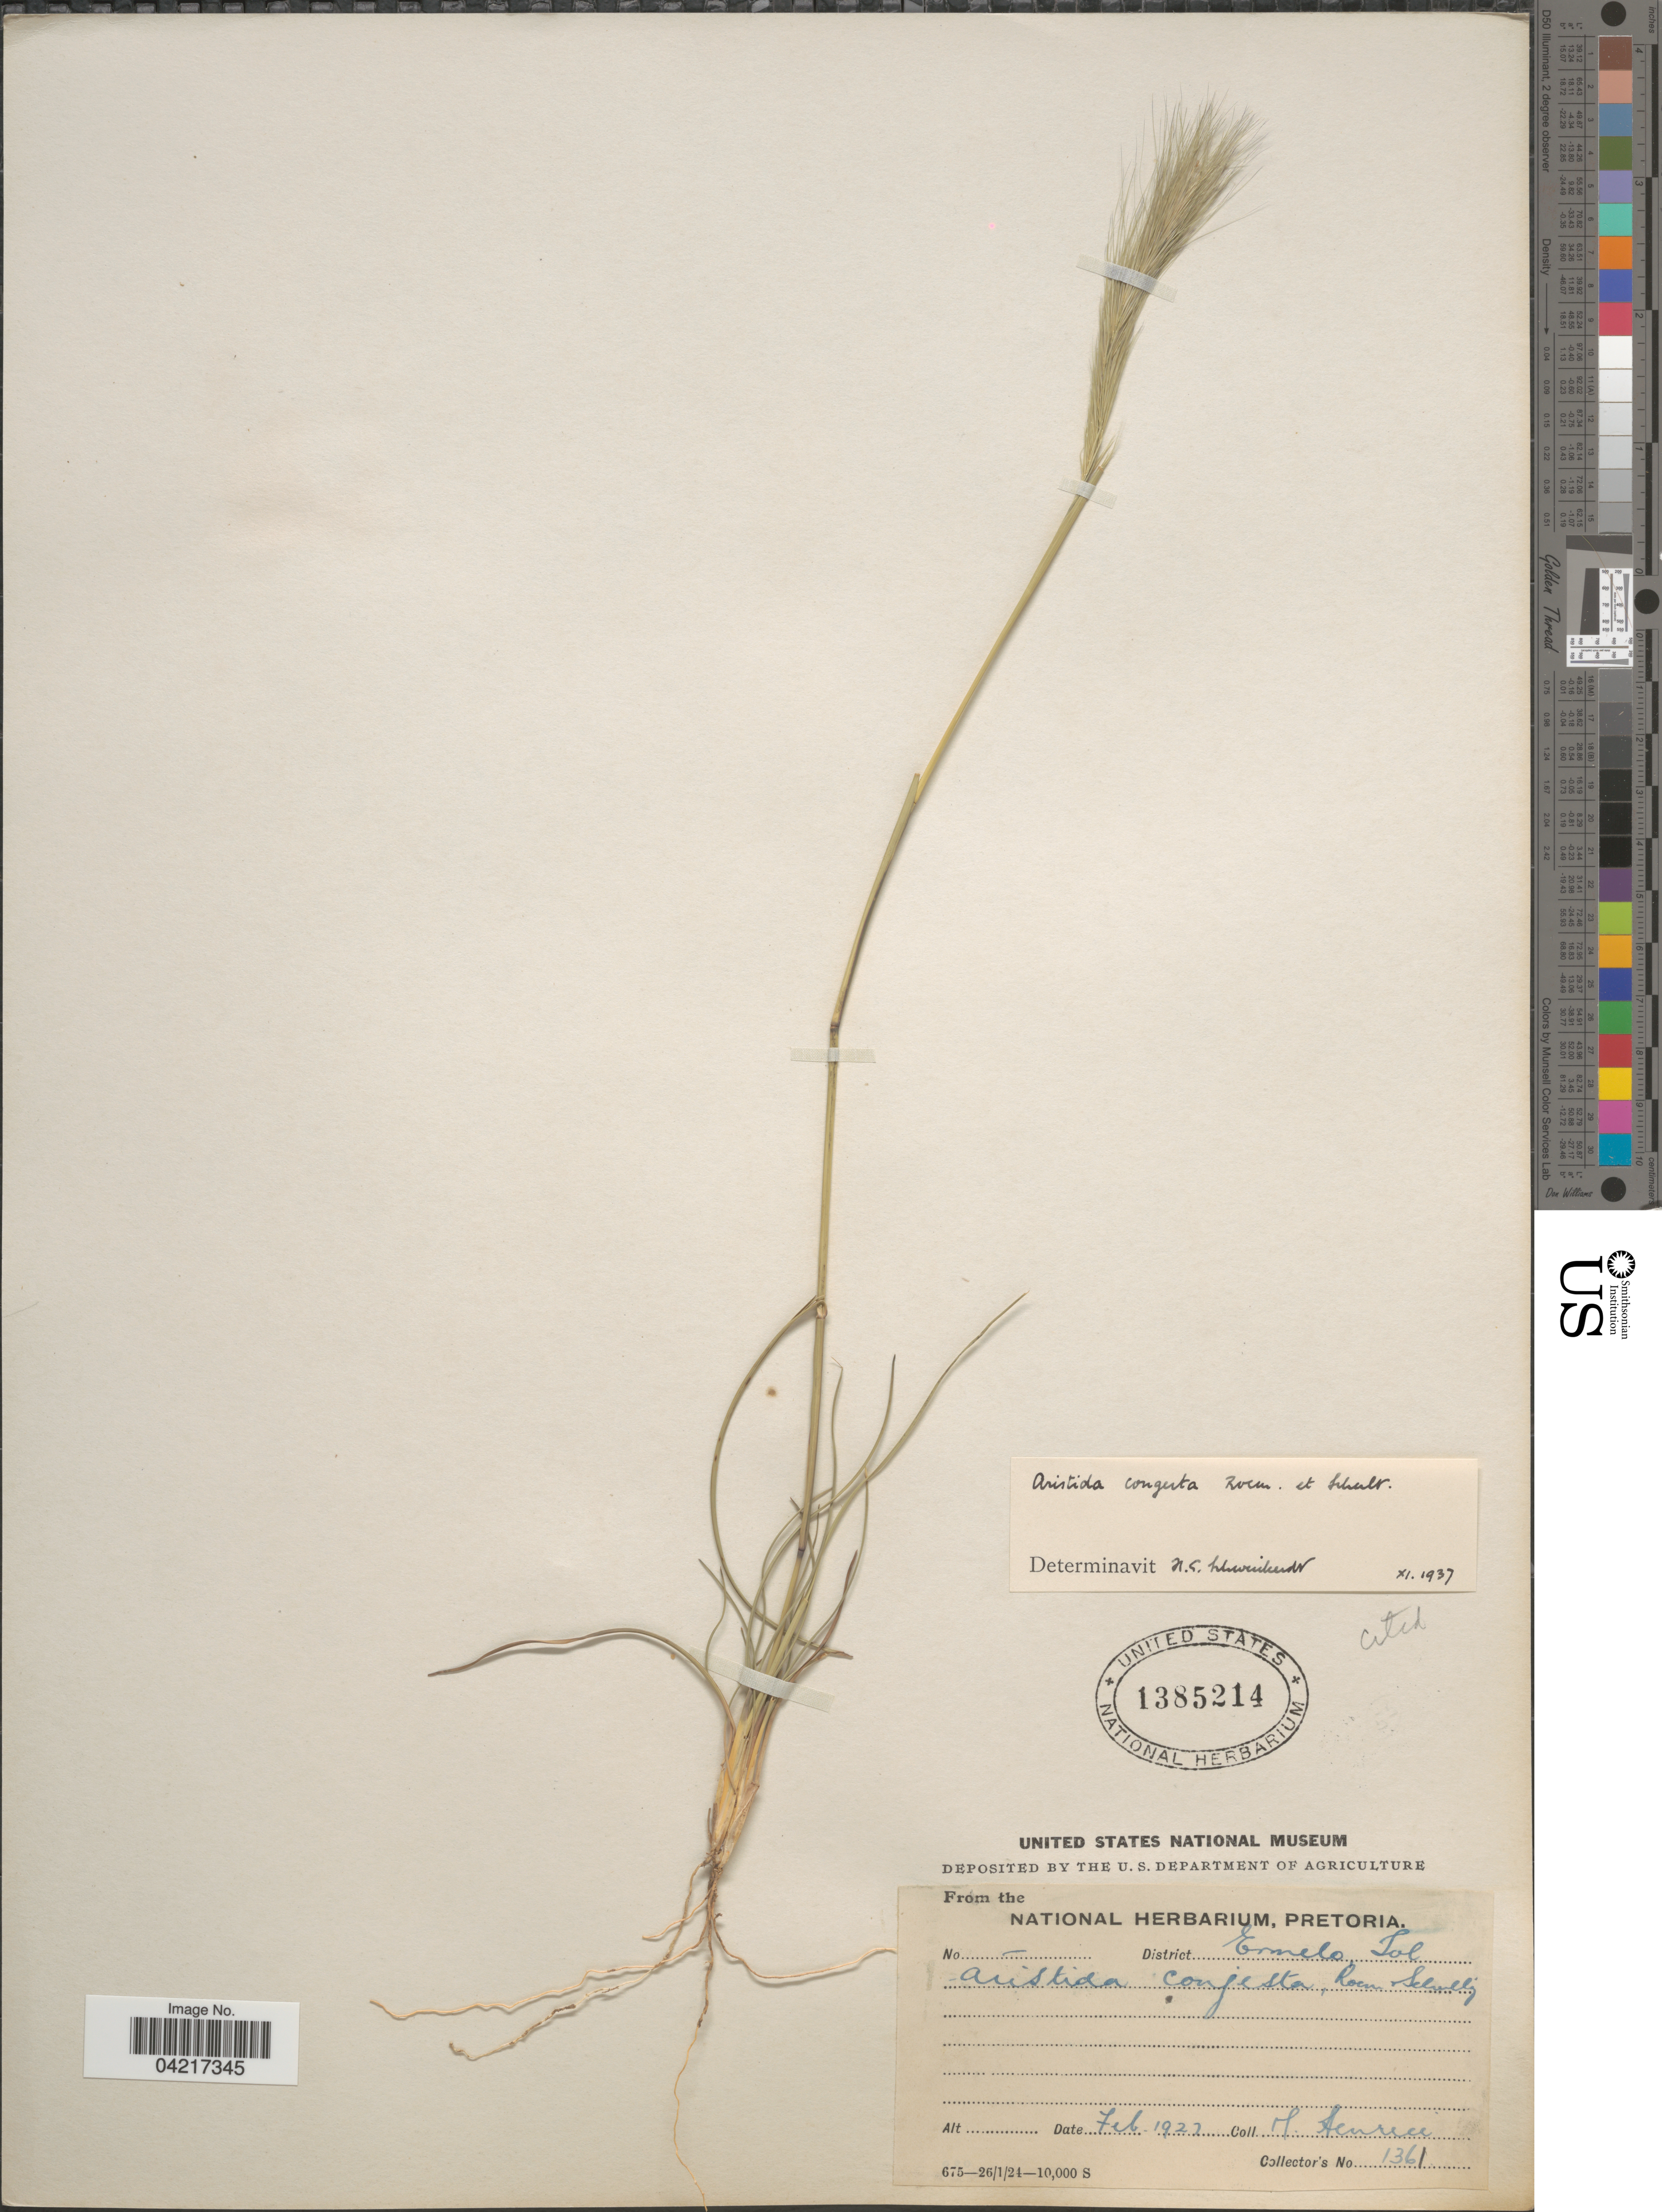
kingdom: Plantae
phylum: Tracheophyta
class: Liliopsida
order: Poales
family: Poaceae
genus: Aristida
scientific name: Aristida congesta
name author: Roem. & Schult.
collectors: M. Henrici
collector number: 1361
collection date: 1922-02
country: South Africa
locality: District Ermelo, Tvl.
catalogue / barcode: US 1385214